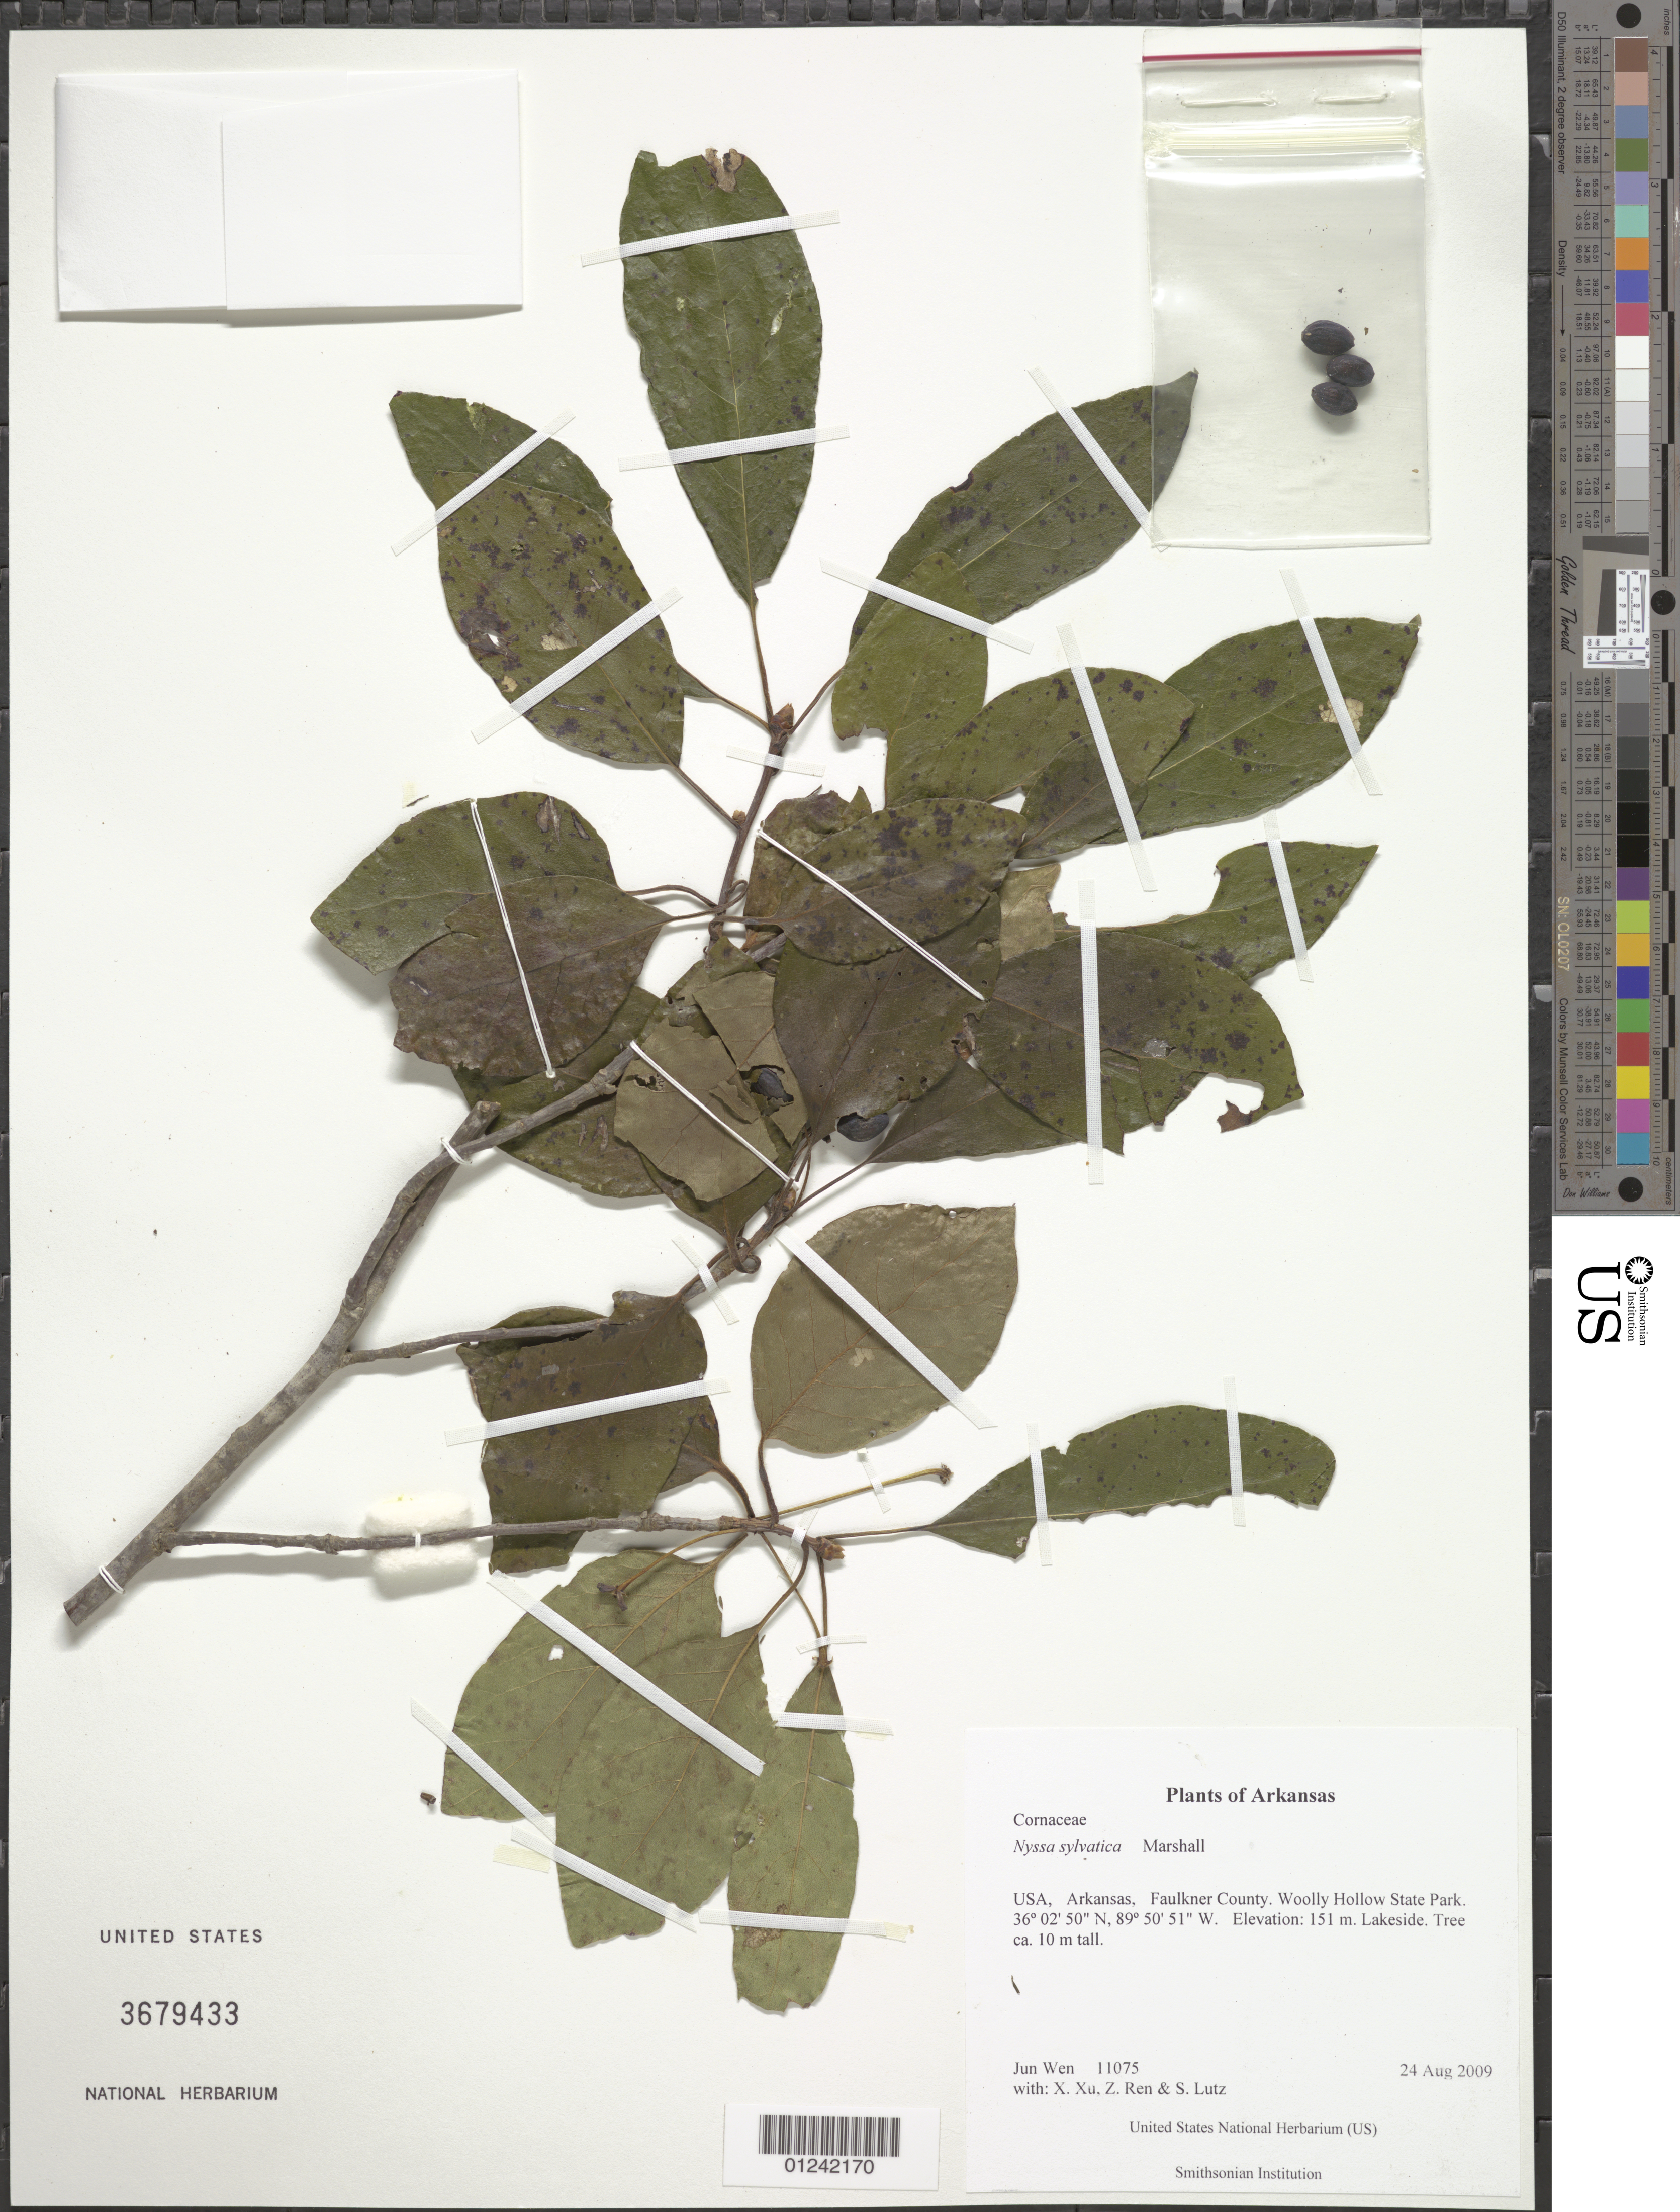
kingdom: Plantae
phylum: Tracheophyta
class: Magnoliopsida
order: Cornales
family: Nyssaceae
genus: Nyssa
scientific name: Nyssa sylvatica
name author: Marshall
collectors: J. Wen, X. Xu, Z. Ren & S. Lutz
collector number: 11075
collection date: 2009-08-24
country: United States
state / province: Arkansas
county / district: Faulkner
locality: Woolly Hollow State Park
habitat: Lakeside.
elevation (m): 151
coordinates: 36 02 50.4 N, 89 50 50.8 W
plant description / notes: Fruit temporarily sampled for micro-CT scanning.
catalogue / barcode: US 3679433